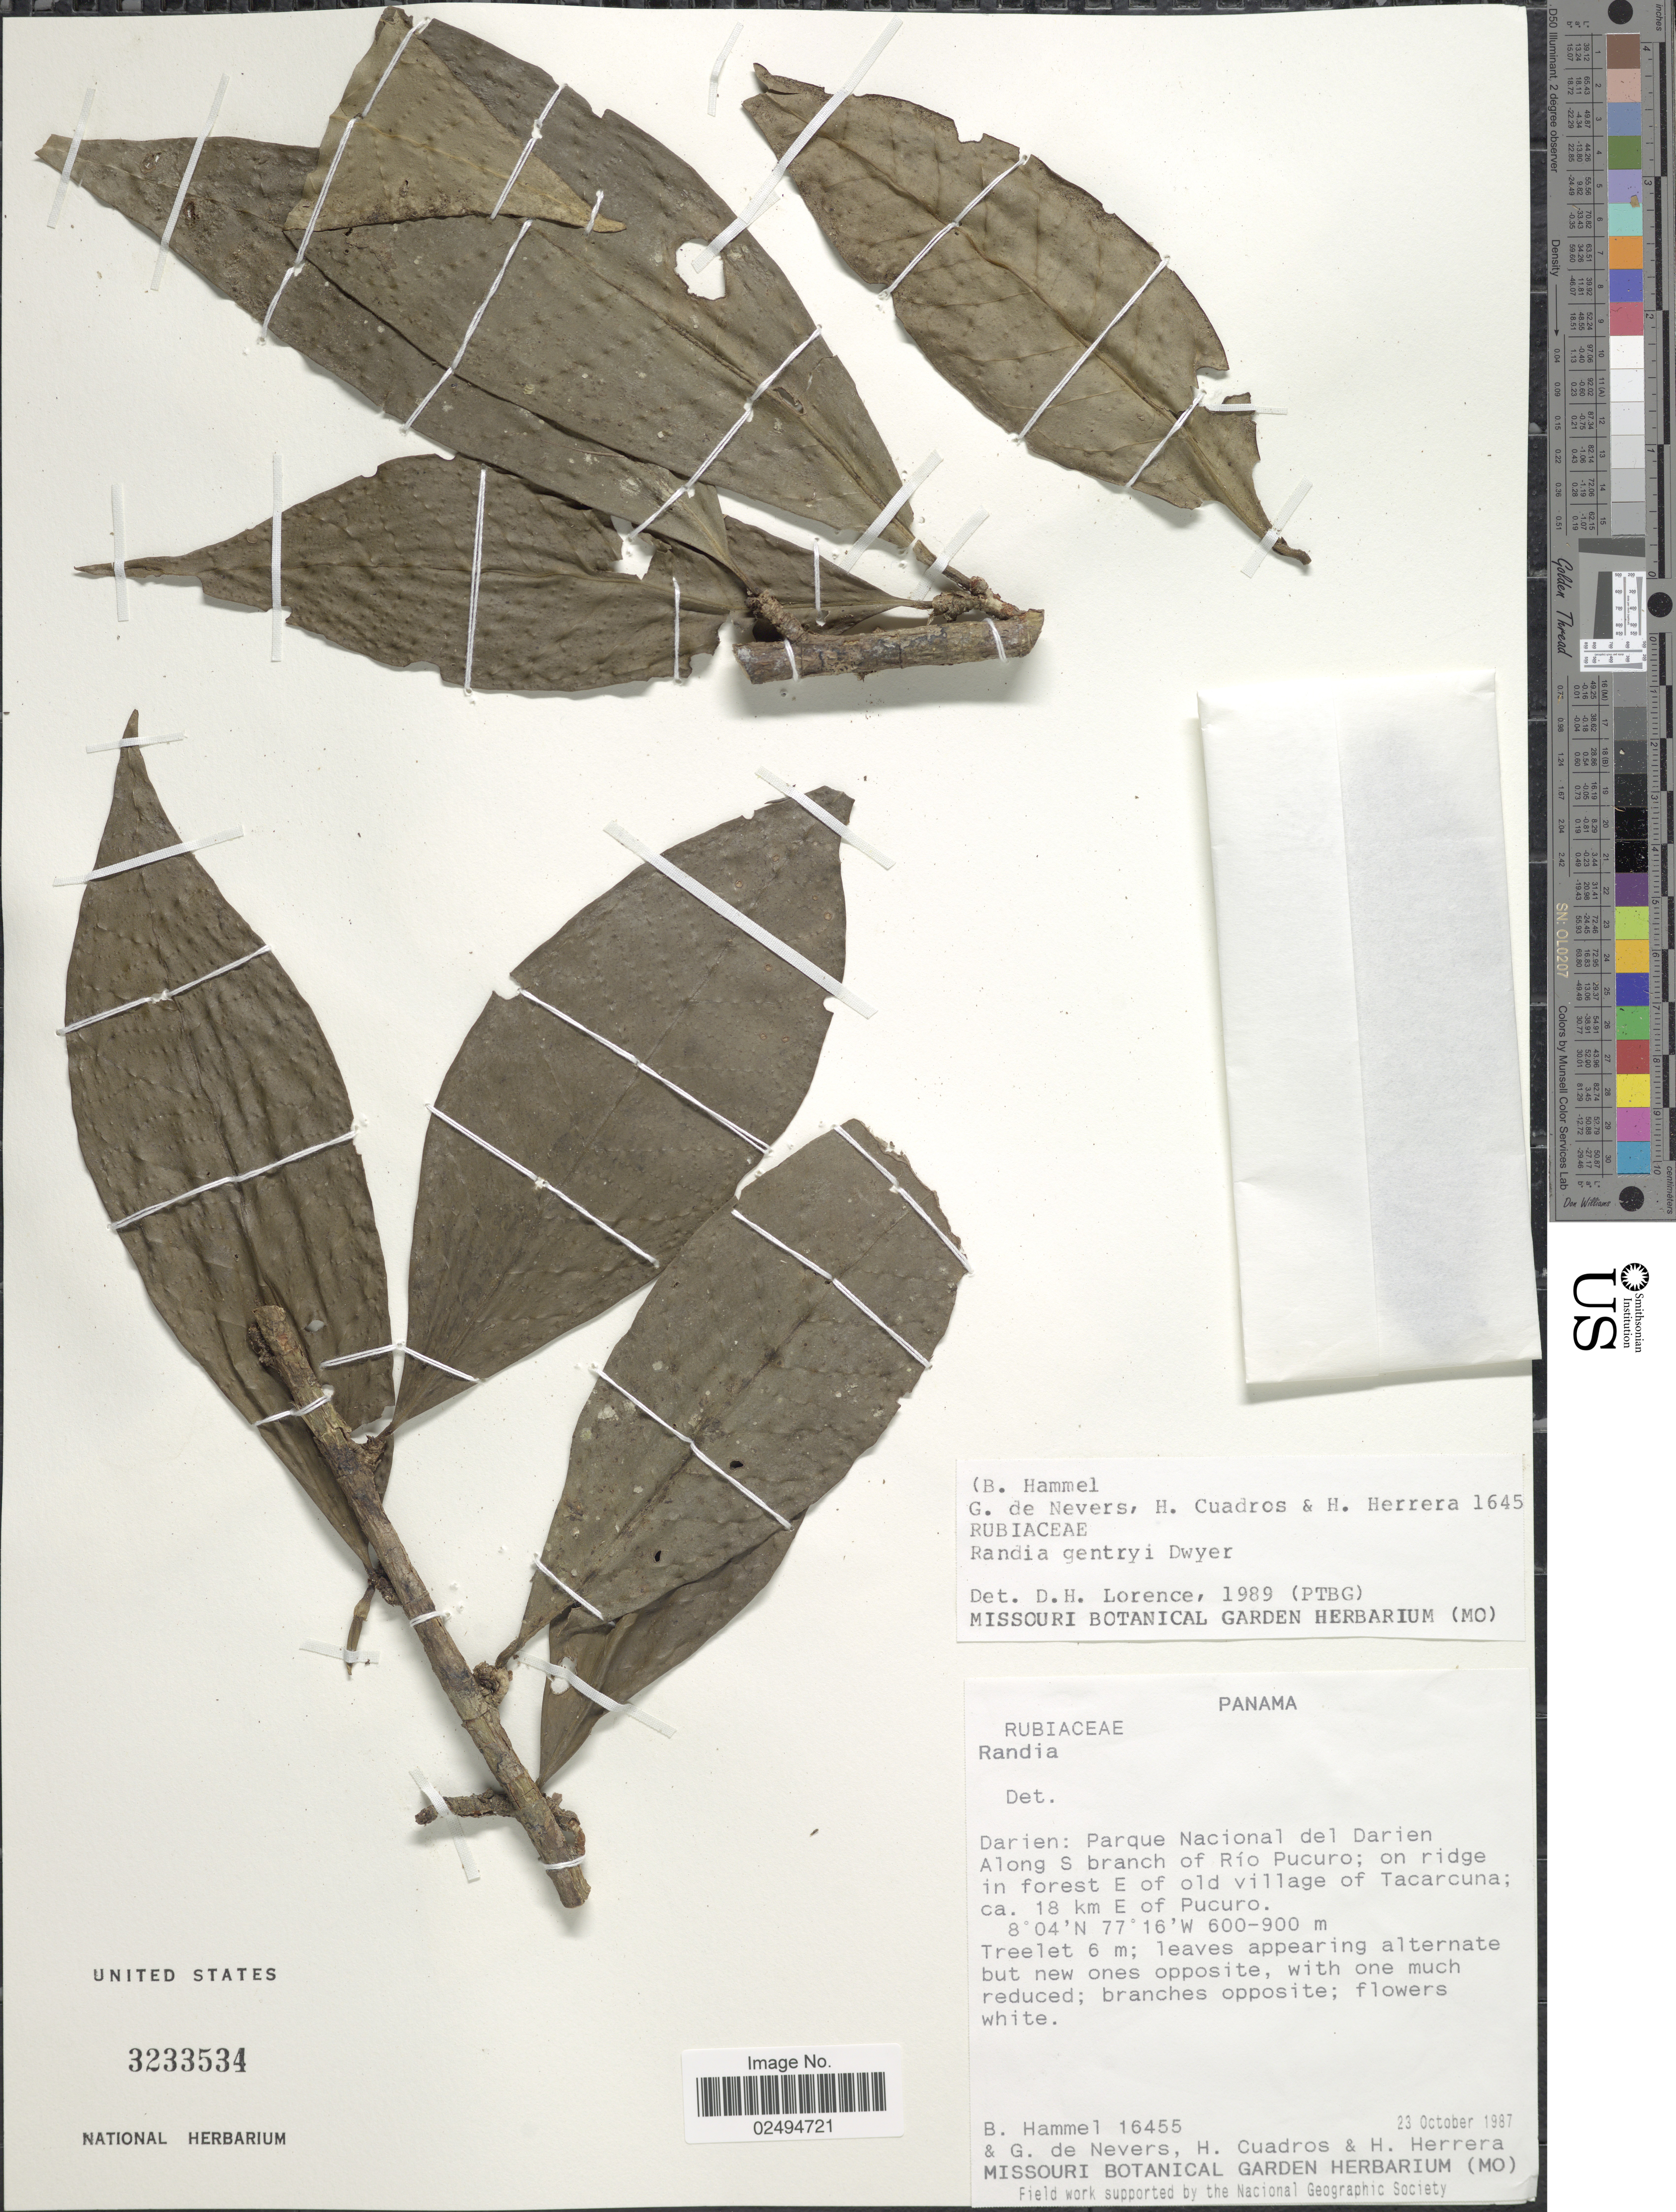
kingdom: Plantae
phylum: Tracheophyta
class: Magnoliopsida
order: Gentianales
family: Rubiaceae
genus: Randia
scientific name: Randia gentryi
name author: Dwyer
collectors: B. Hammel, G. Nevers, H. Cuadros & H. Herrera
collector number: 16455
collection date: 1987-10-23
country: Panama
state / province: Darién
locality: Parque Nacional del Darien. Along S branch of Rio Pucuro; on ridge in forest E of old village of Tacarcuna; ca. 18 km E of Pucuro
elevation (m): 600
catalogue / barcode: US 3233534